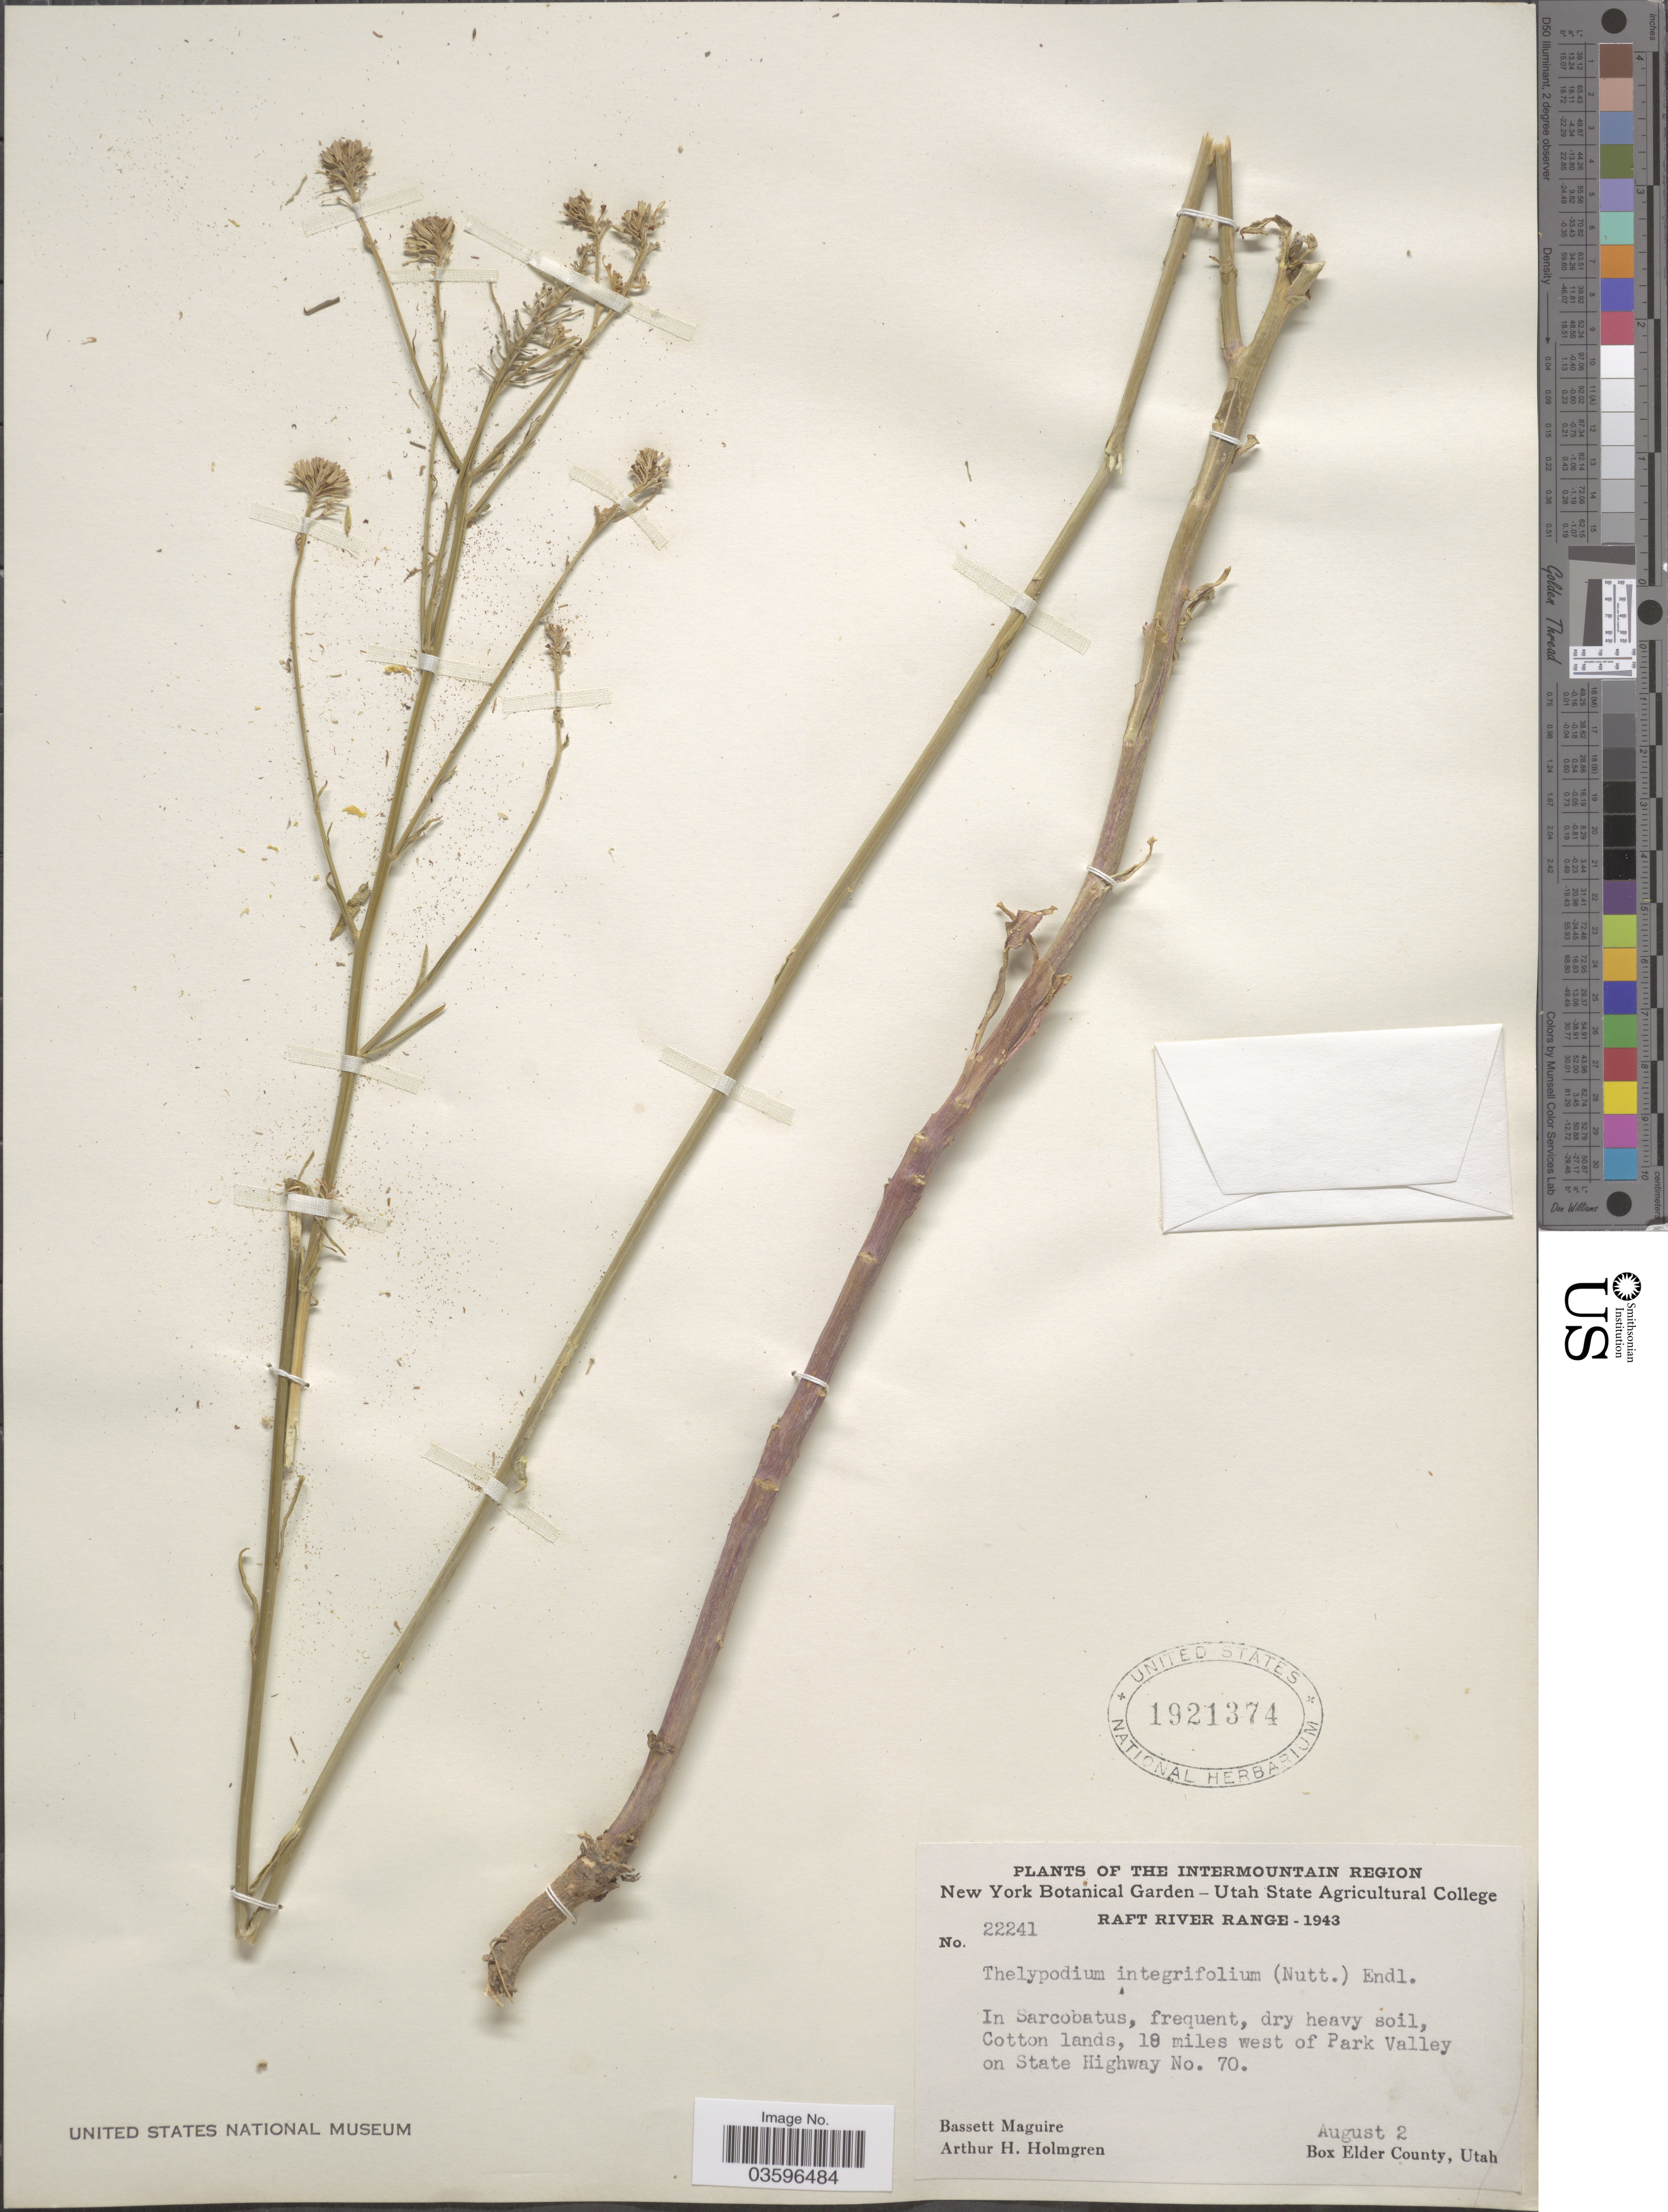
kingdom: Plantae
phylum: Tracheophyta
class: Magnoliopsida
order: Brassicales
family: Brassicaceae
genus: Thelypodium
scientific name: Thelypodium integrifolium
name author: (Nutt.) Endl.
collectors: B. Maguire & A. H. Holmgren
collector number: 22241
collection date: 1943-08-02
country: United States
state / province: Utah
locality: The Intermountain Region. Raft River Range. Cotton lands, 18 miles west of Park Valley on State Highway No. 70. Box Elder County.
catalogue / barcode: US 1921374